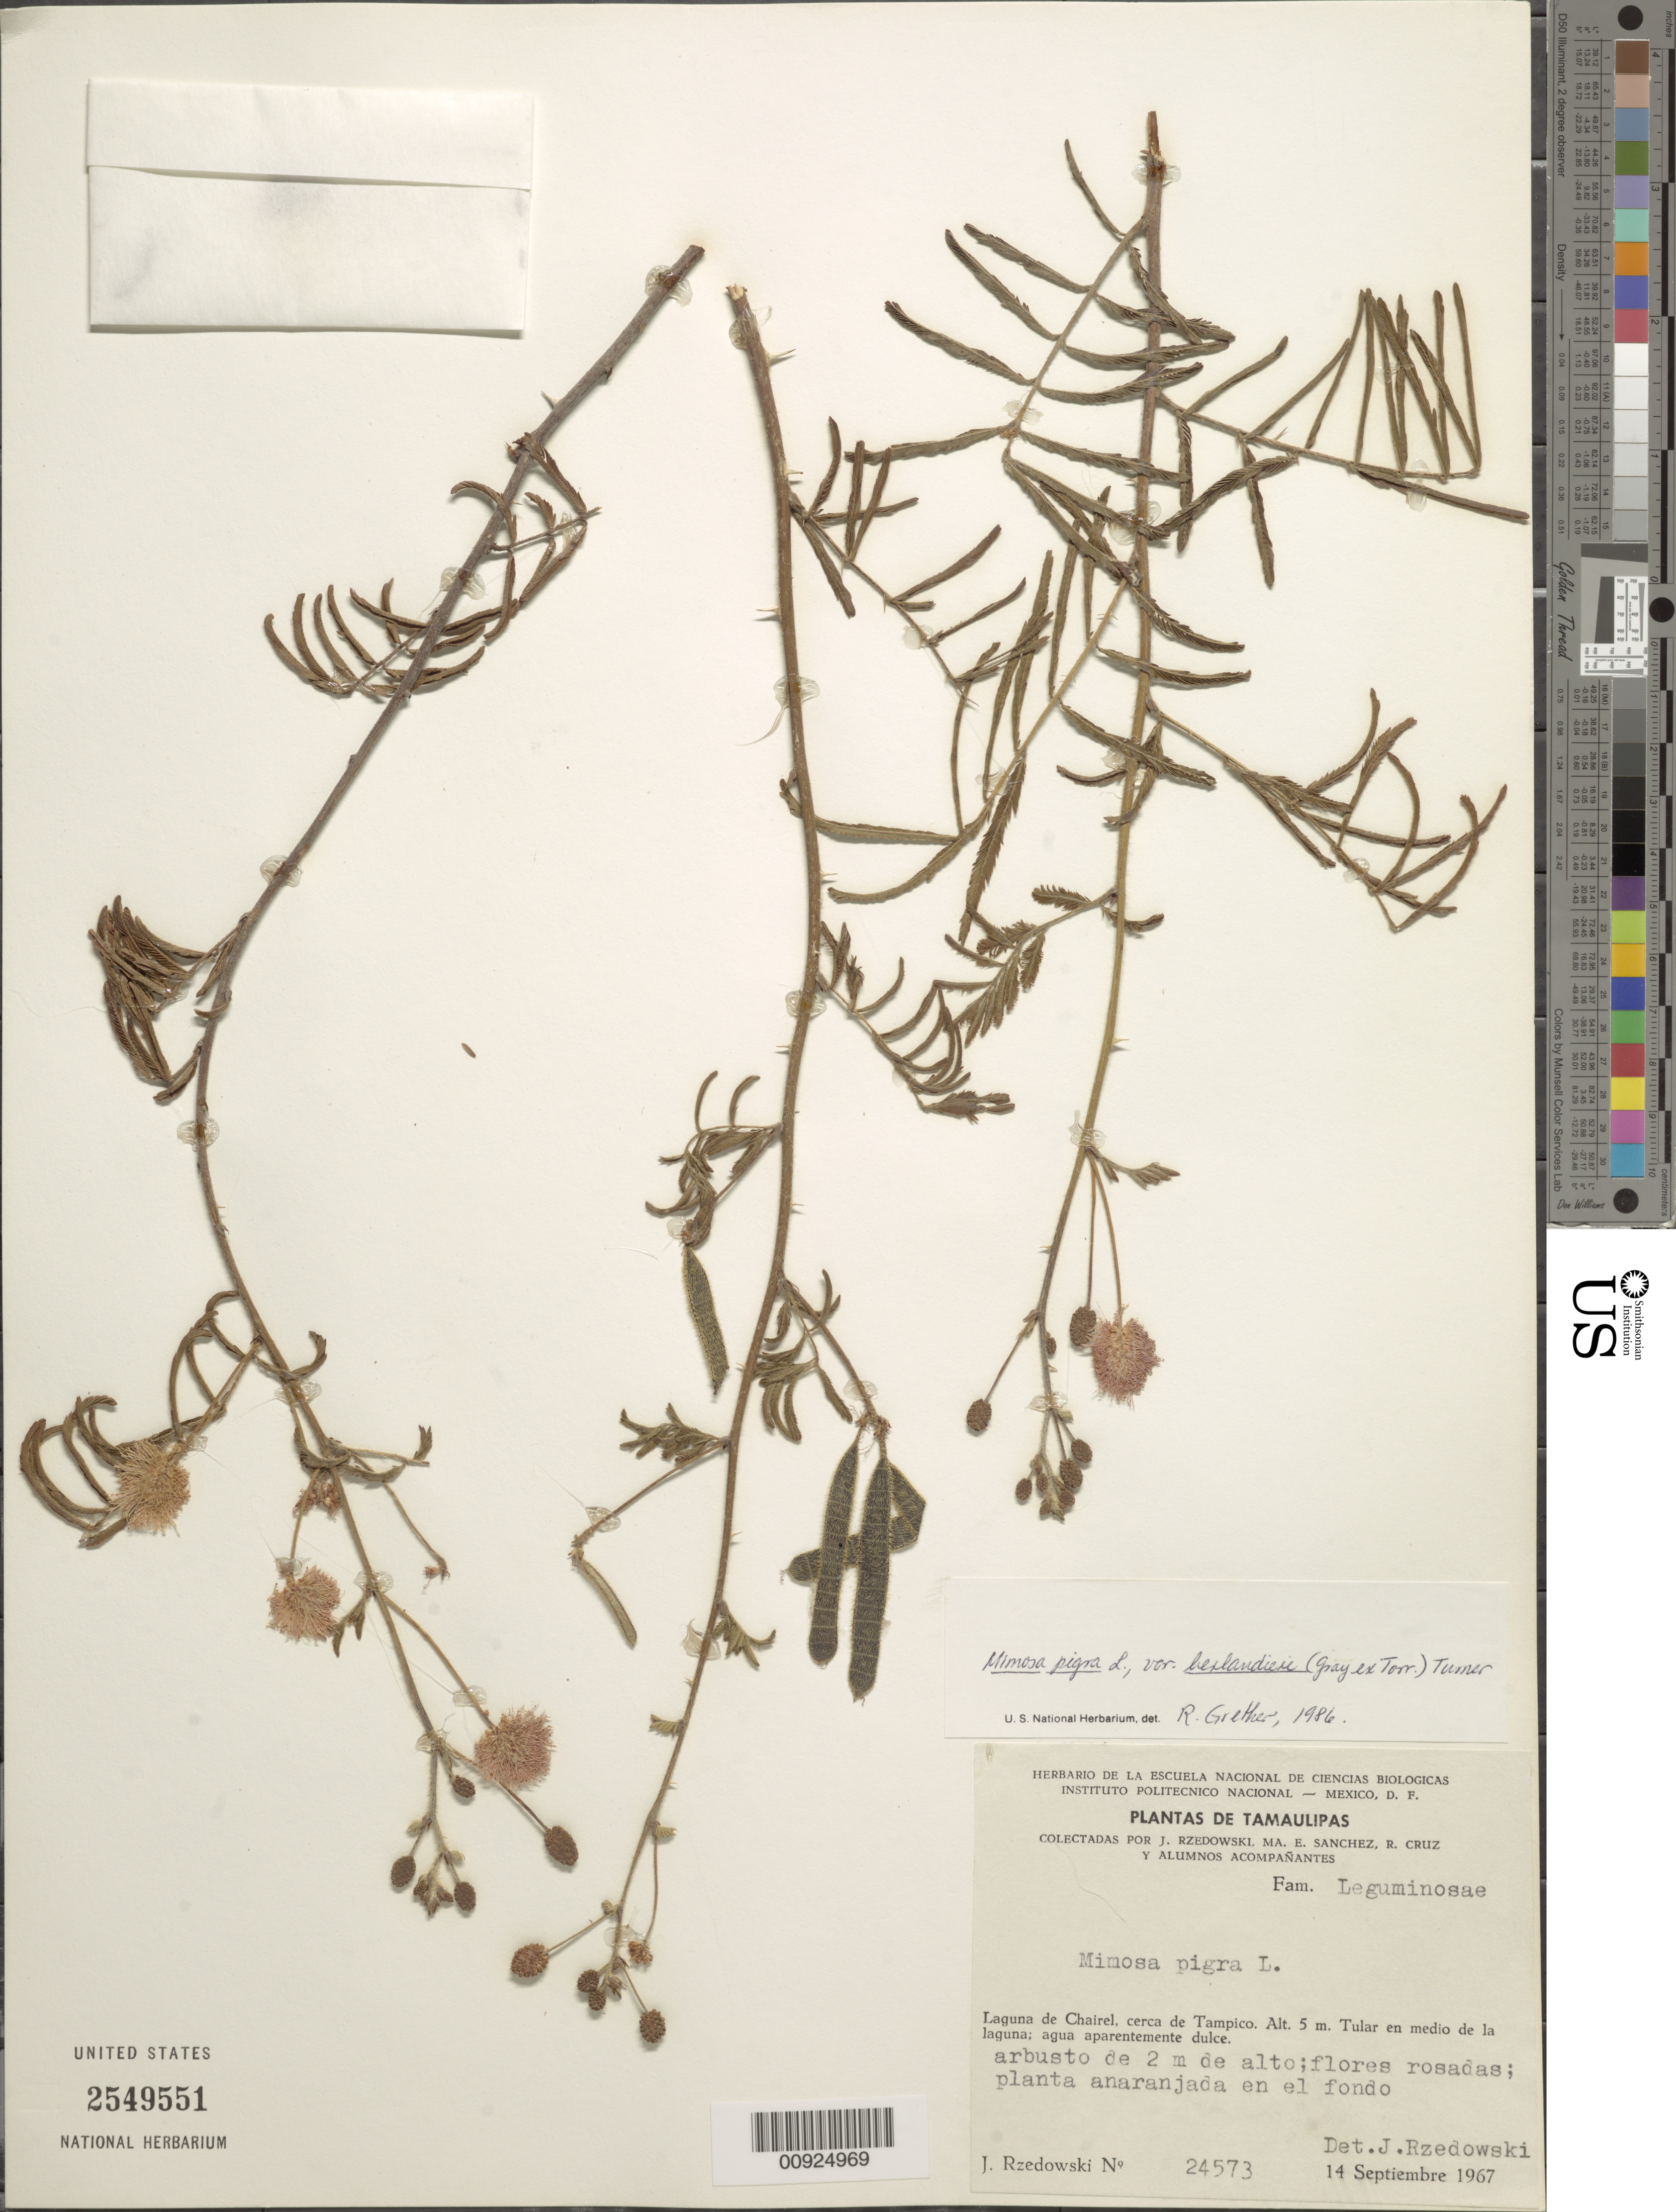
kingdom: Plantae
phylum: Tracheophyta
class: Magnoliopsida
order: Fabales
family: Fabaceae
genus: Mimosa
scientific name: Mimosa asperata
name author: L.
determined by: Strong, Mark T., (BOT), Smithsonian Institution - National Museum of Natural History (UNITED STATES)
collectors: J. Rzedowski, Sánchez, MA. E., R. Cruz & et al.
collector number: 24573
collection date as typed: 14 Sep 1967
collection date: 1967-09-14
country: Mexico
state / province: Tamaulipas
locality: Laguna de Chairel, cerca de Tampico.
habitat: Tular en medio de la laguna; agua aparentemente dulce.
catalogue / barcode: US 2549551